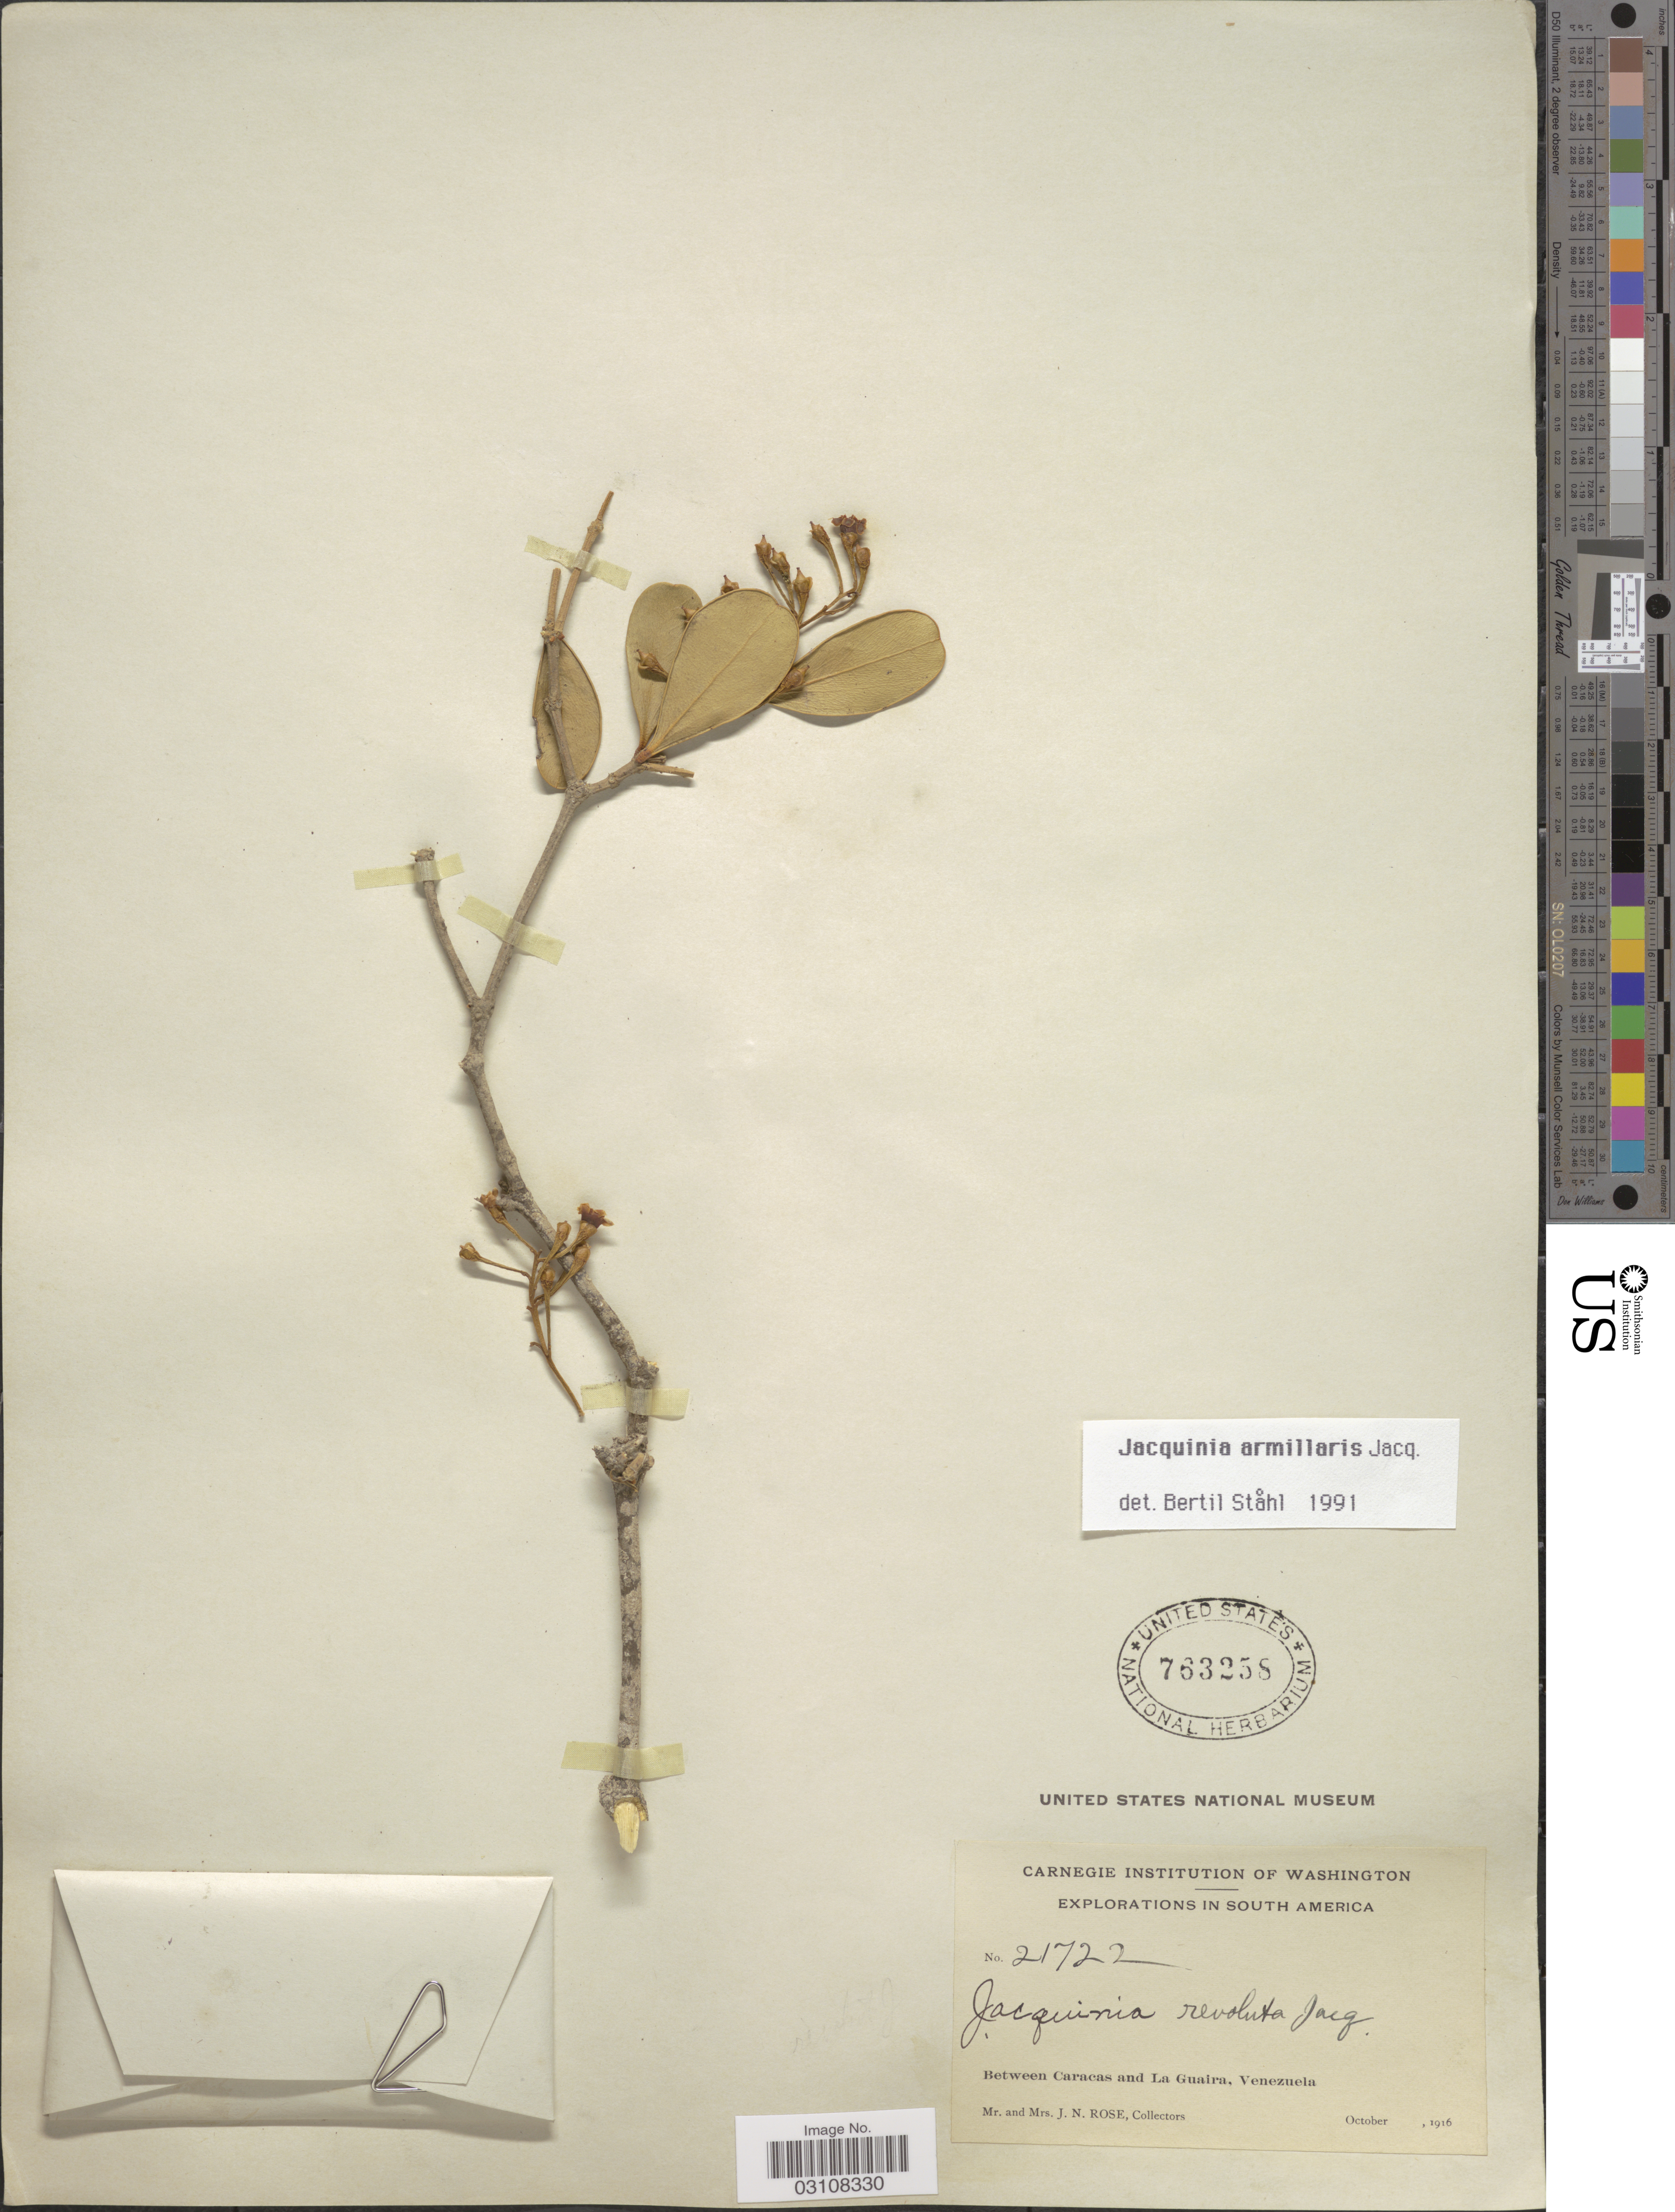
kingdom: Plantae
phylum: Tracheophyta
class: Magnoliopsida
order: Ericales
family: Primulaceae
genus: Jacquinia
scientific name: Jacquinia armillaris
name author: Jacq.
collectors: J. N. Rose & L. B. Rose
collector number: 21722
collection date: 1916-10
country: Venezuela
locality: Between Caracas and La Guaira.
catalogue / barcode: US 763258